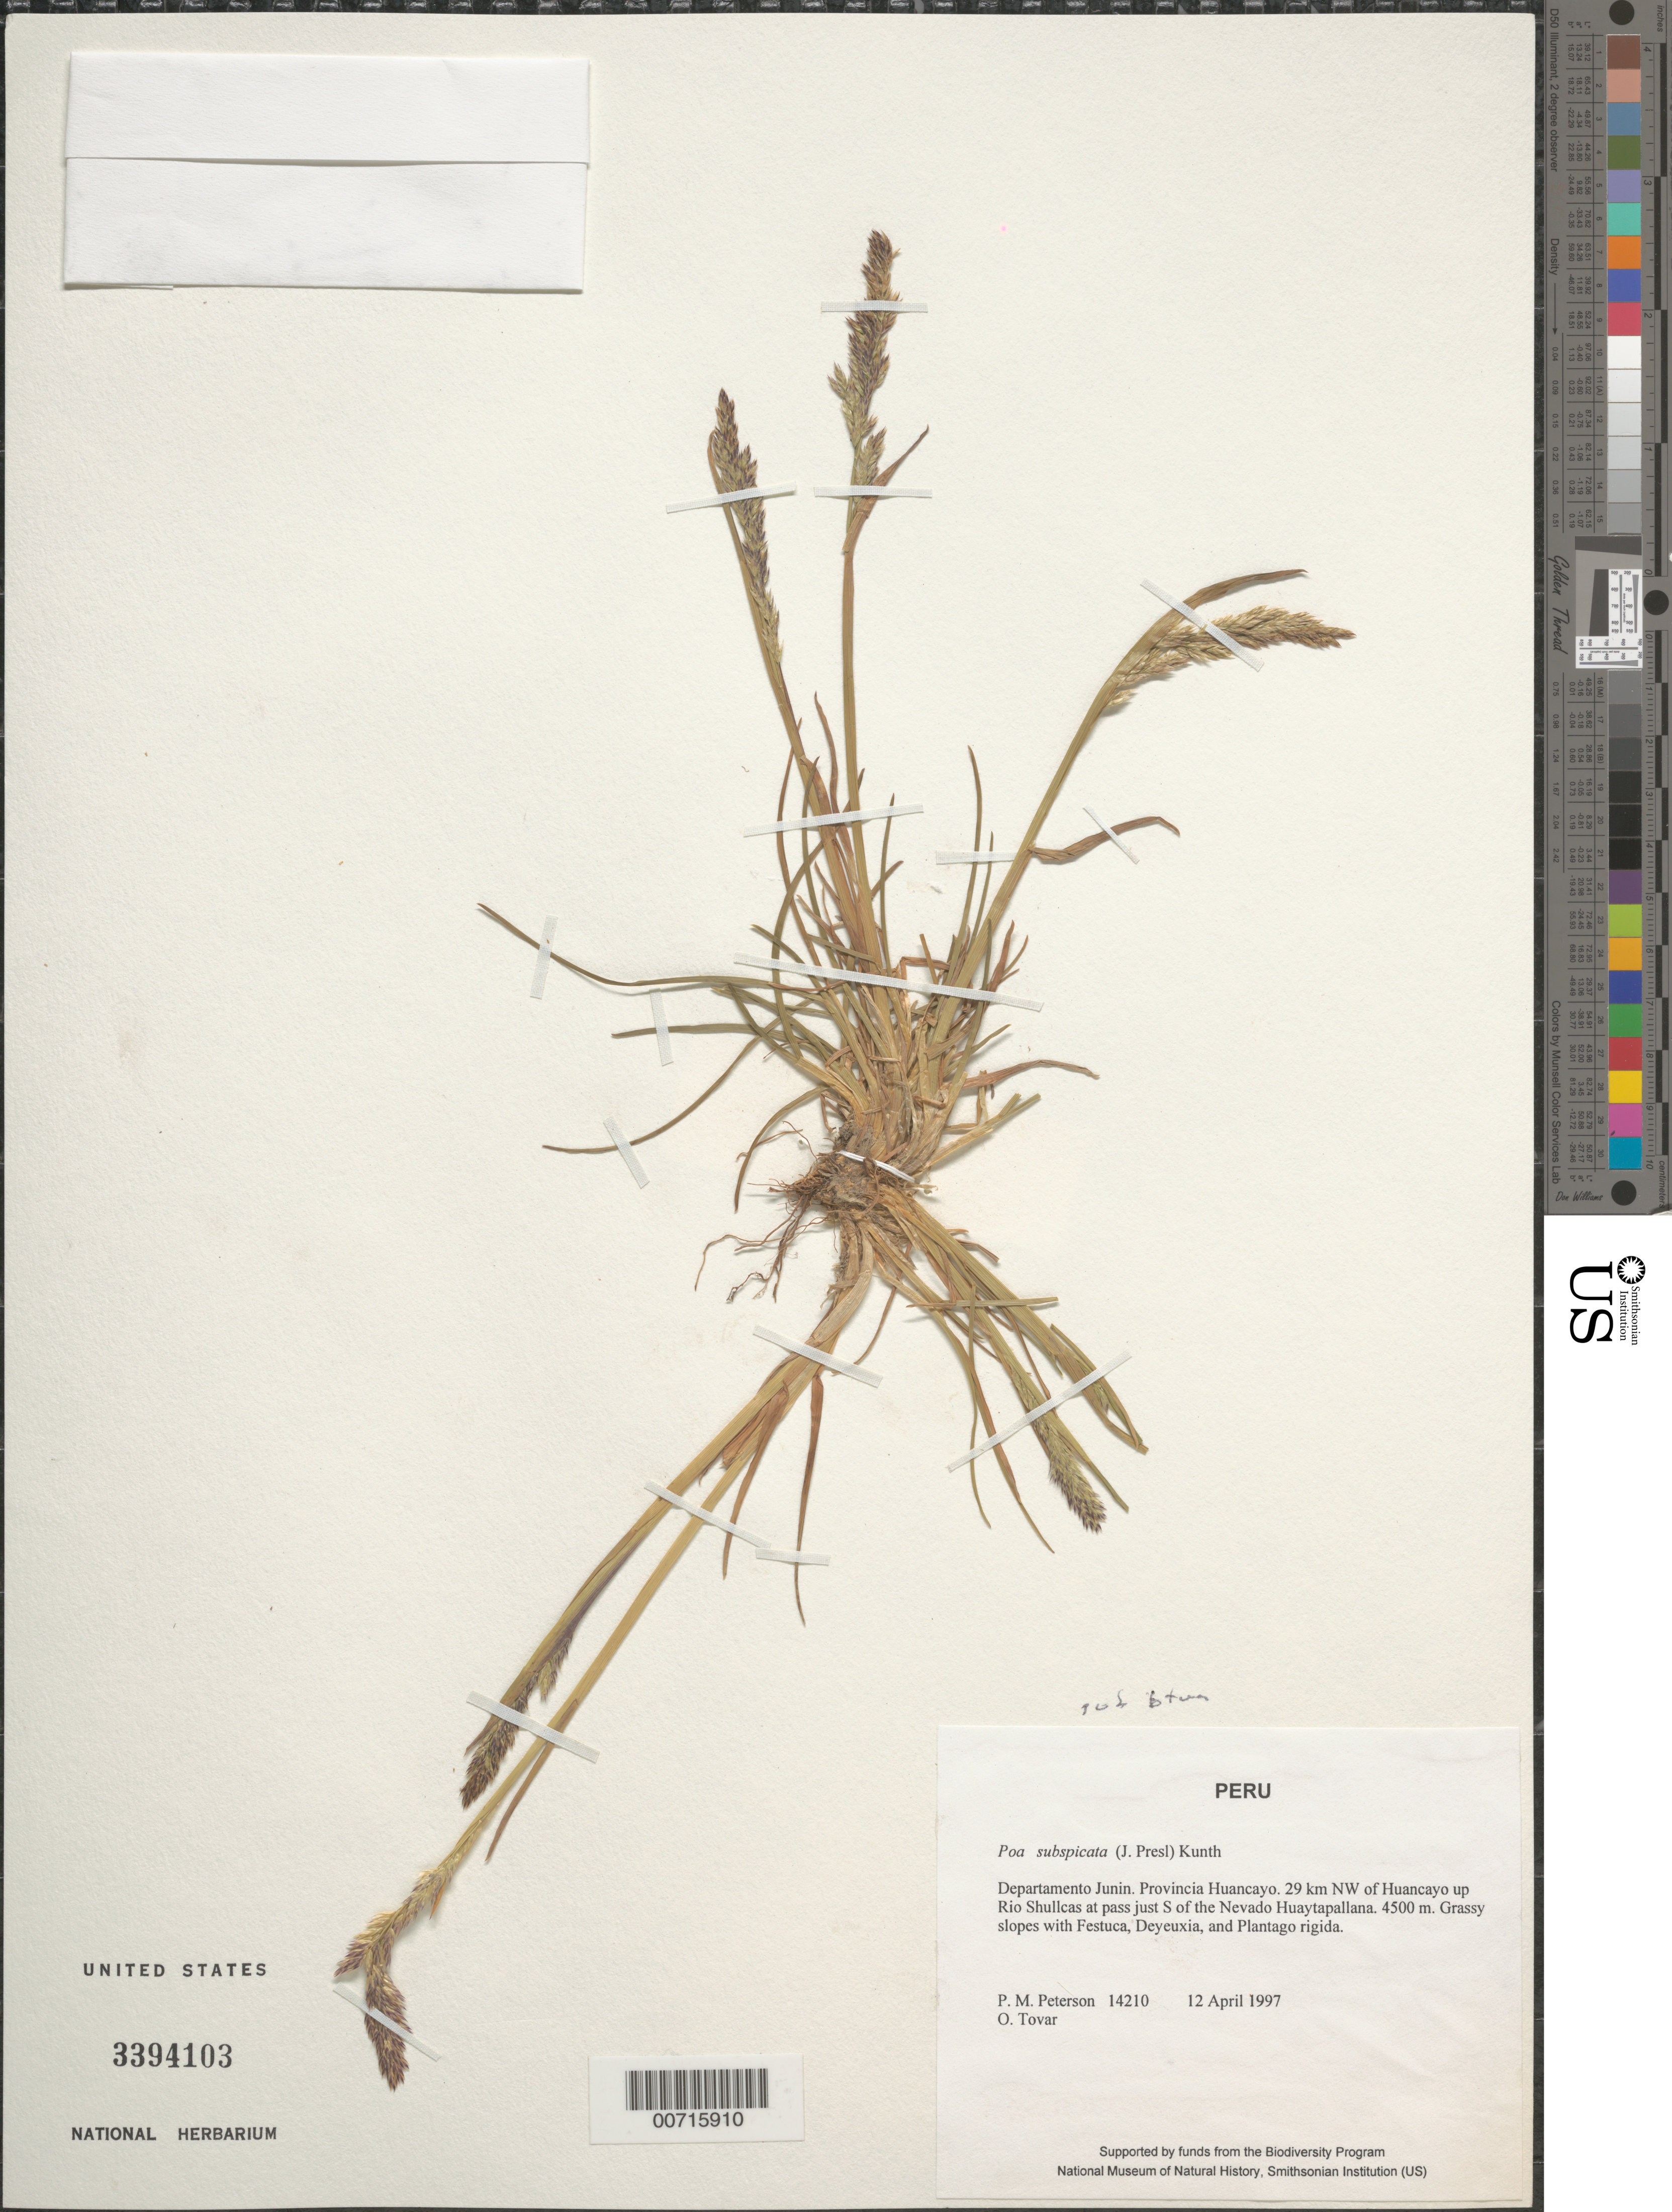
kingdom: Plantae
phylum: Tracheophyta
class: Liliopsida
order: Poales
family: Poaceae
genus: Poa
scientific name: Poa subspicata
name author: (J. Presl) Kunth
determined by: Soreng, Robert J., Research Associate (BOT), Smithsonian Institution - National Museum of Natural History (UNITED STATES)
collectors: P. M. Peterson & Ó. Tovar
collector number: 14210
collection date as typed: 12 Apr 1997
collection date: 1997-04-12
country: Peru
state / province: Junín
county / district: Huancayo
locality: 29 km NW of Huancayo up Rio Shullcas at pass just S of the Nevado Huaytapallana.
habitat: Grassy slopes with Festuca, Deyeuxia, and Plantago rigida.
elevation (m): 4500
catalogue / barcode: US 3394103